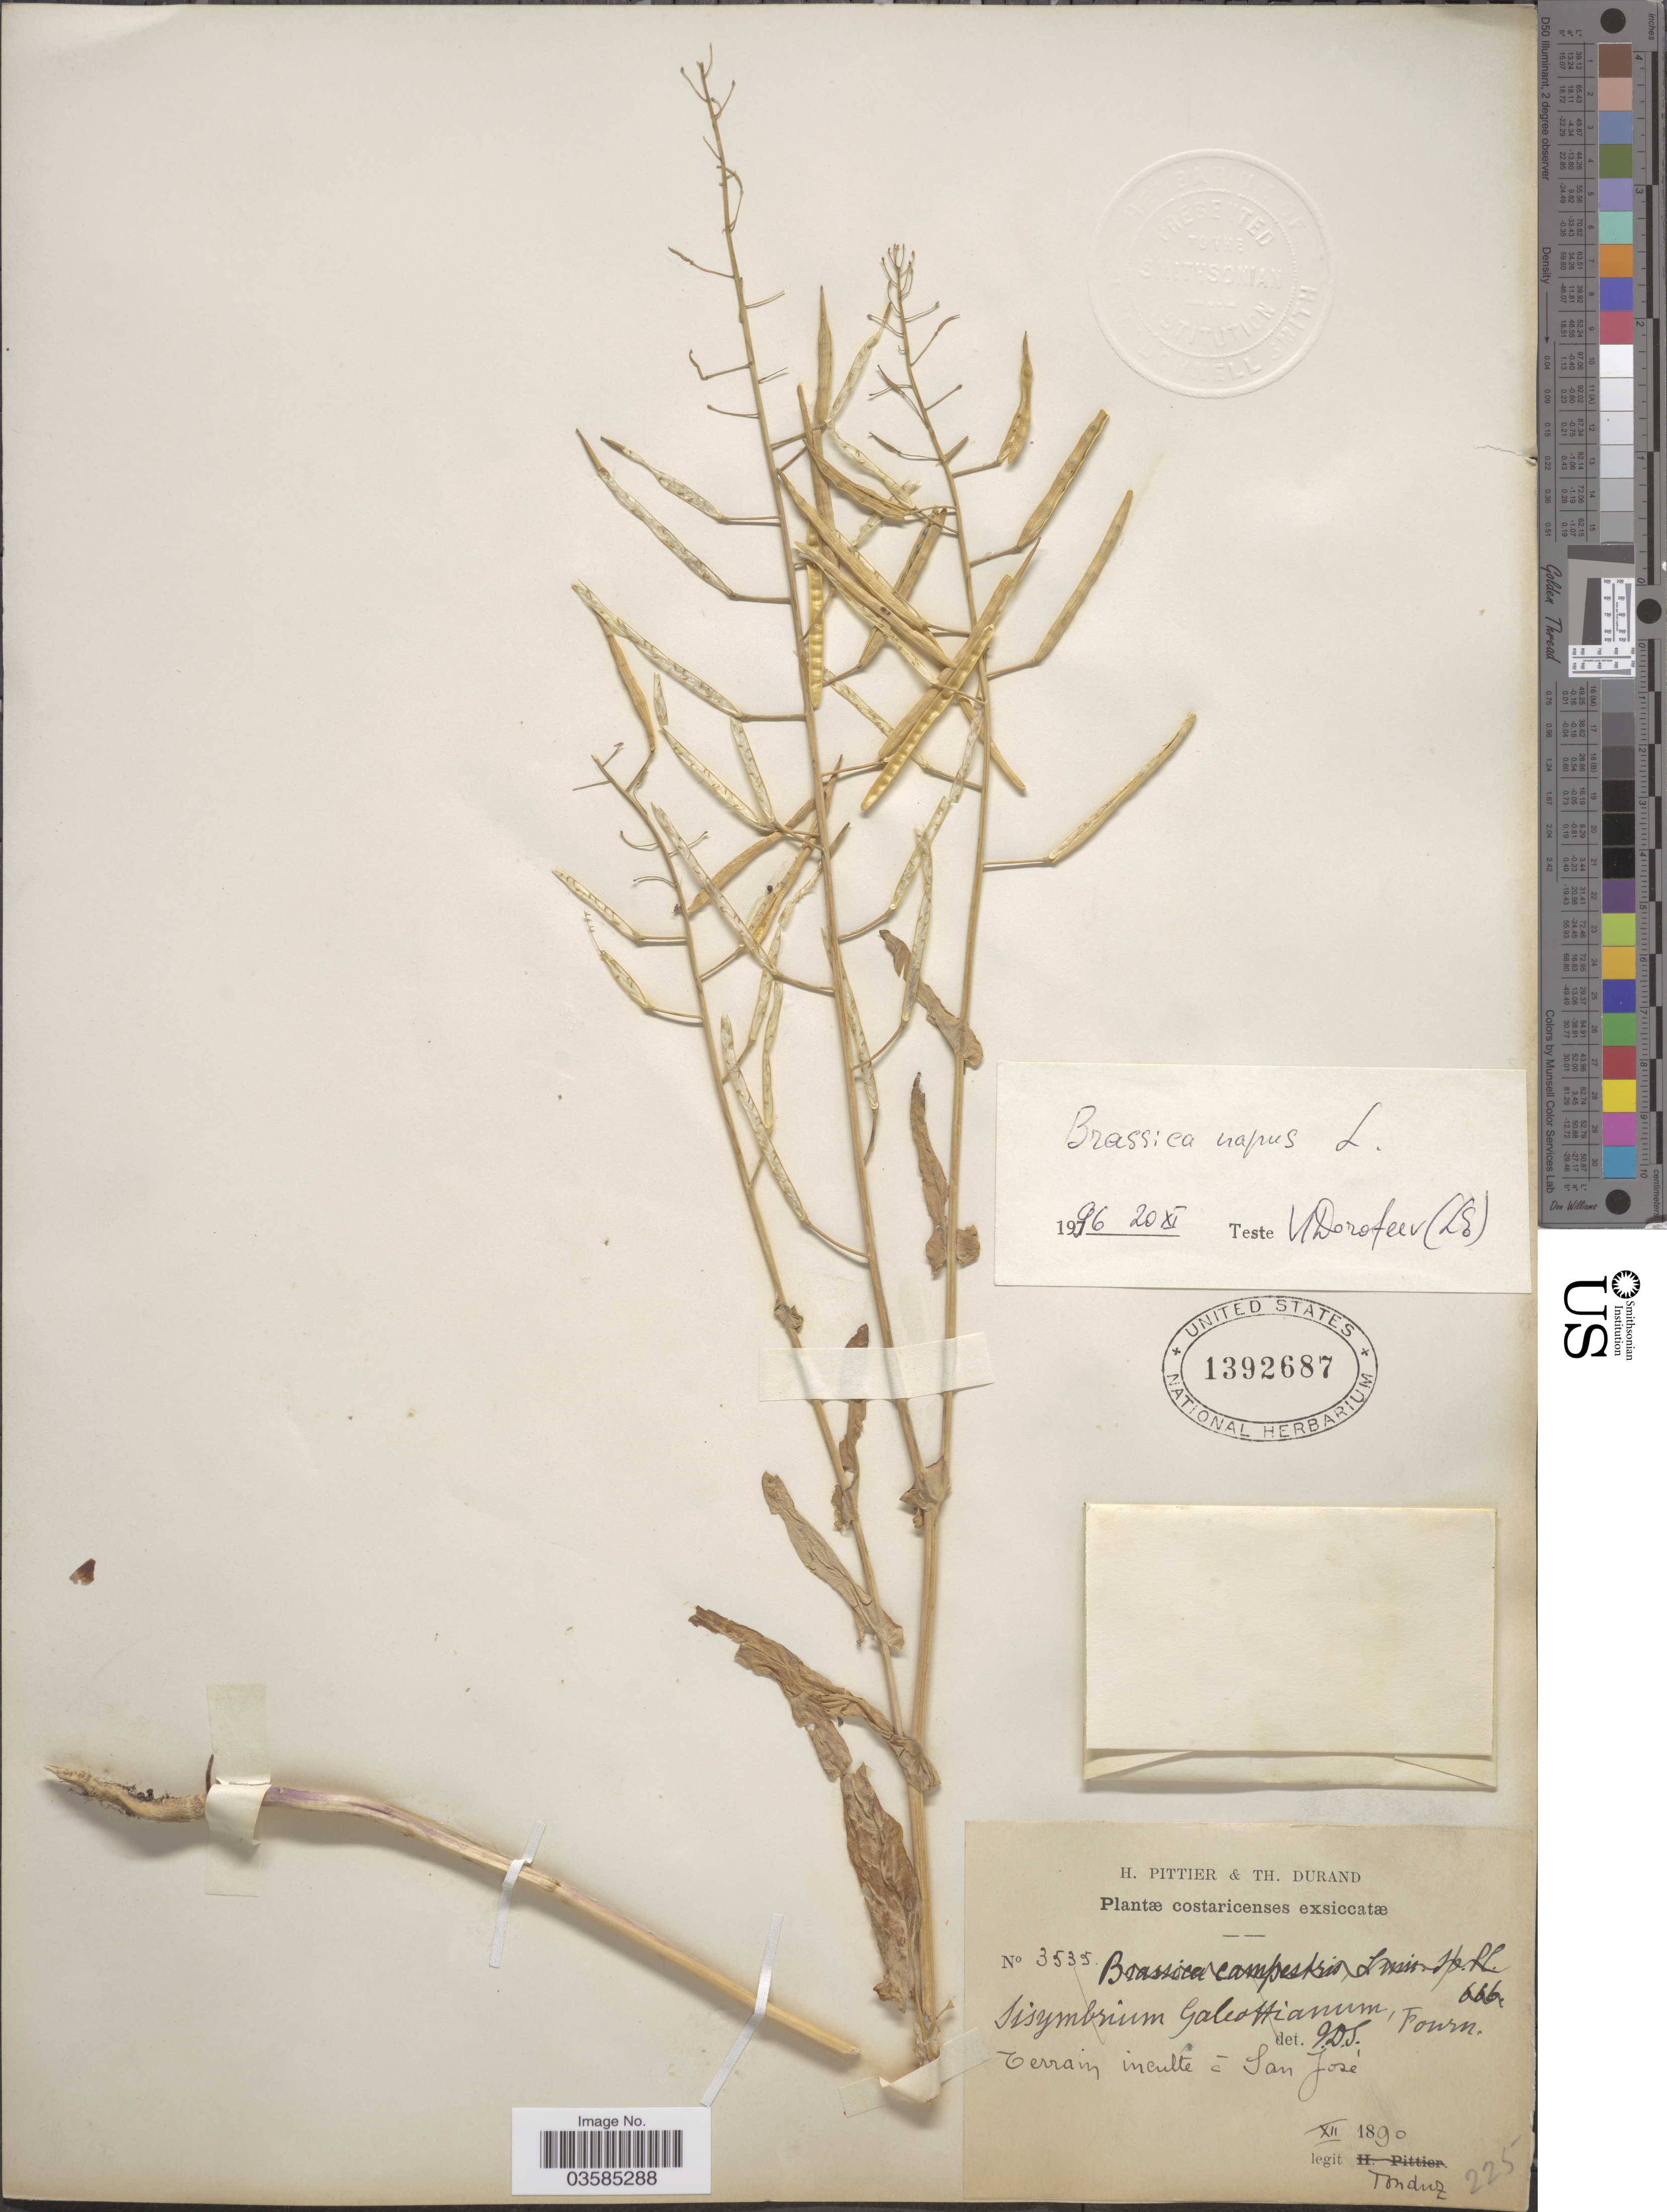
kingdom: Plantae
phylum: Tracheophyta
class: Magnoliopsida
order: Brassicales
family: Brassicaceae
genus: Brassica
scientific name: Brassica napus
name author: L.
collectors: Tonduz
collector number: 3535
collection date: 1890-12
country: Costa Rica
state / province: San José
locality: Terrain inculte á San José.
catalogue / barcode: US 1392687